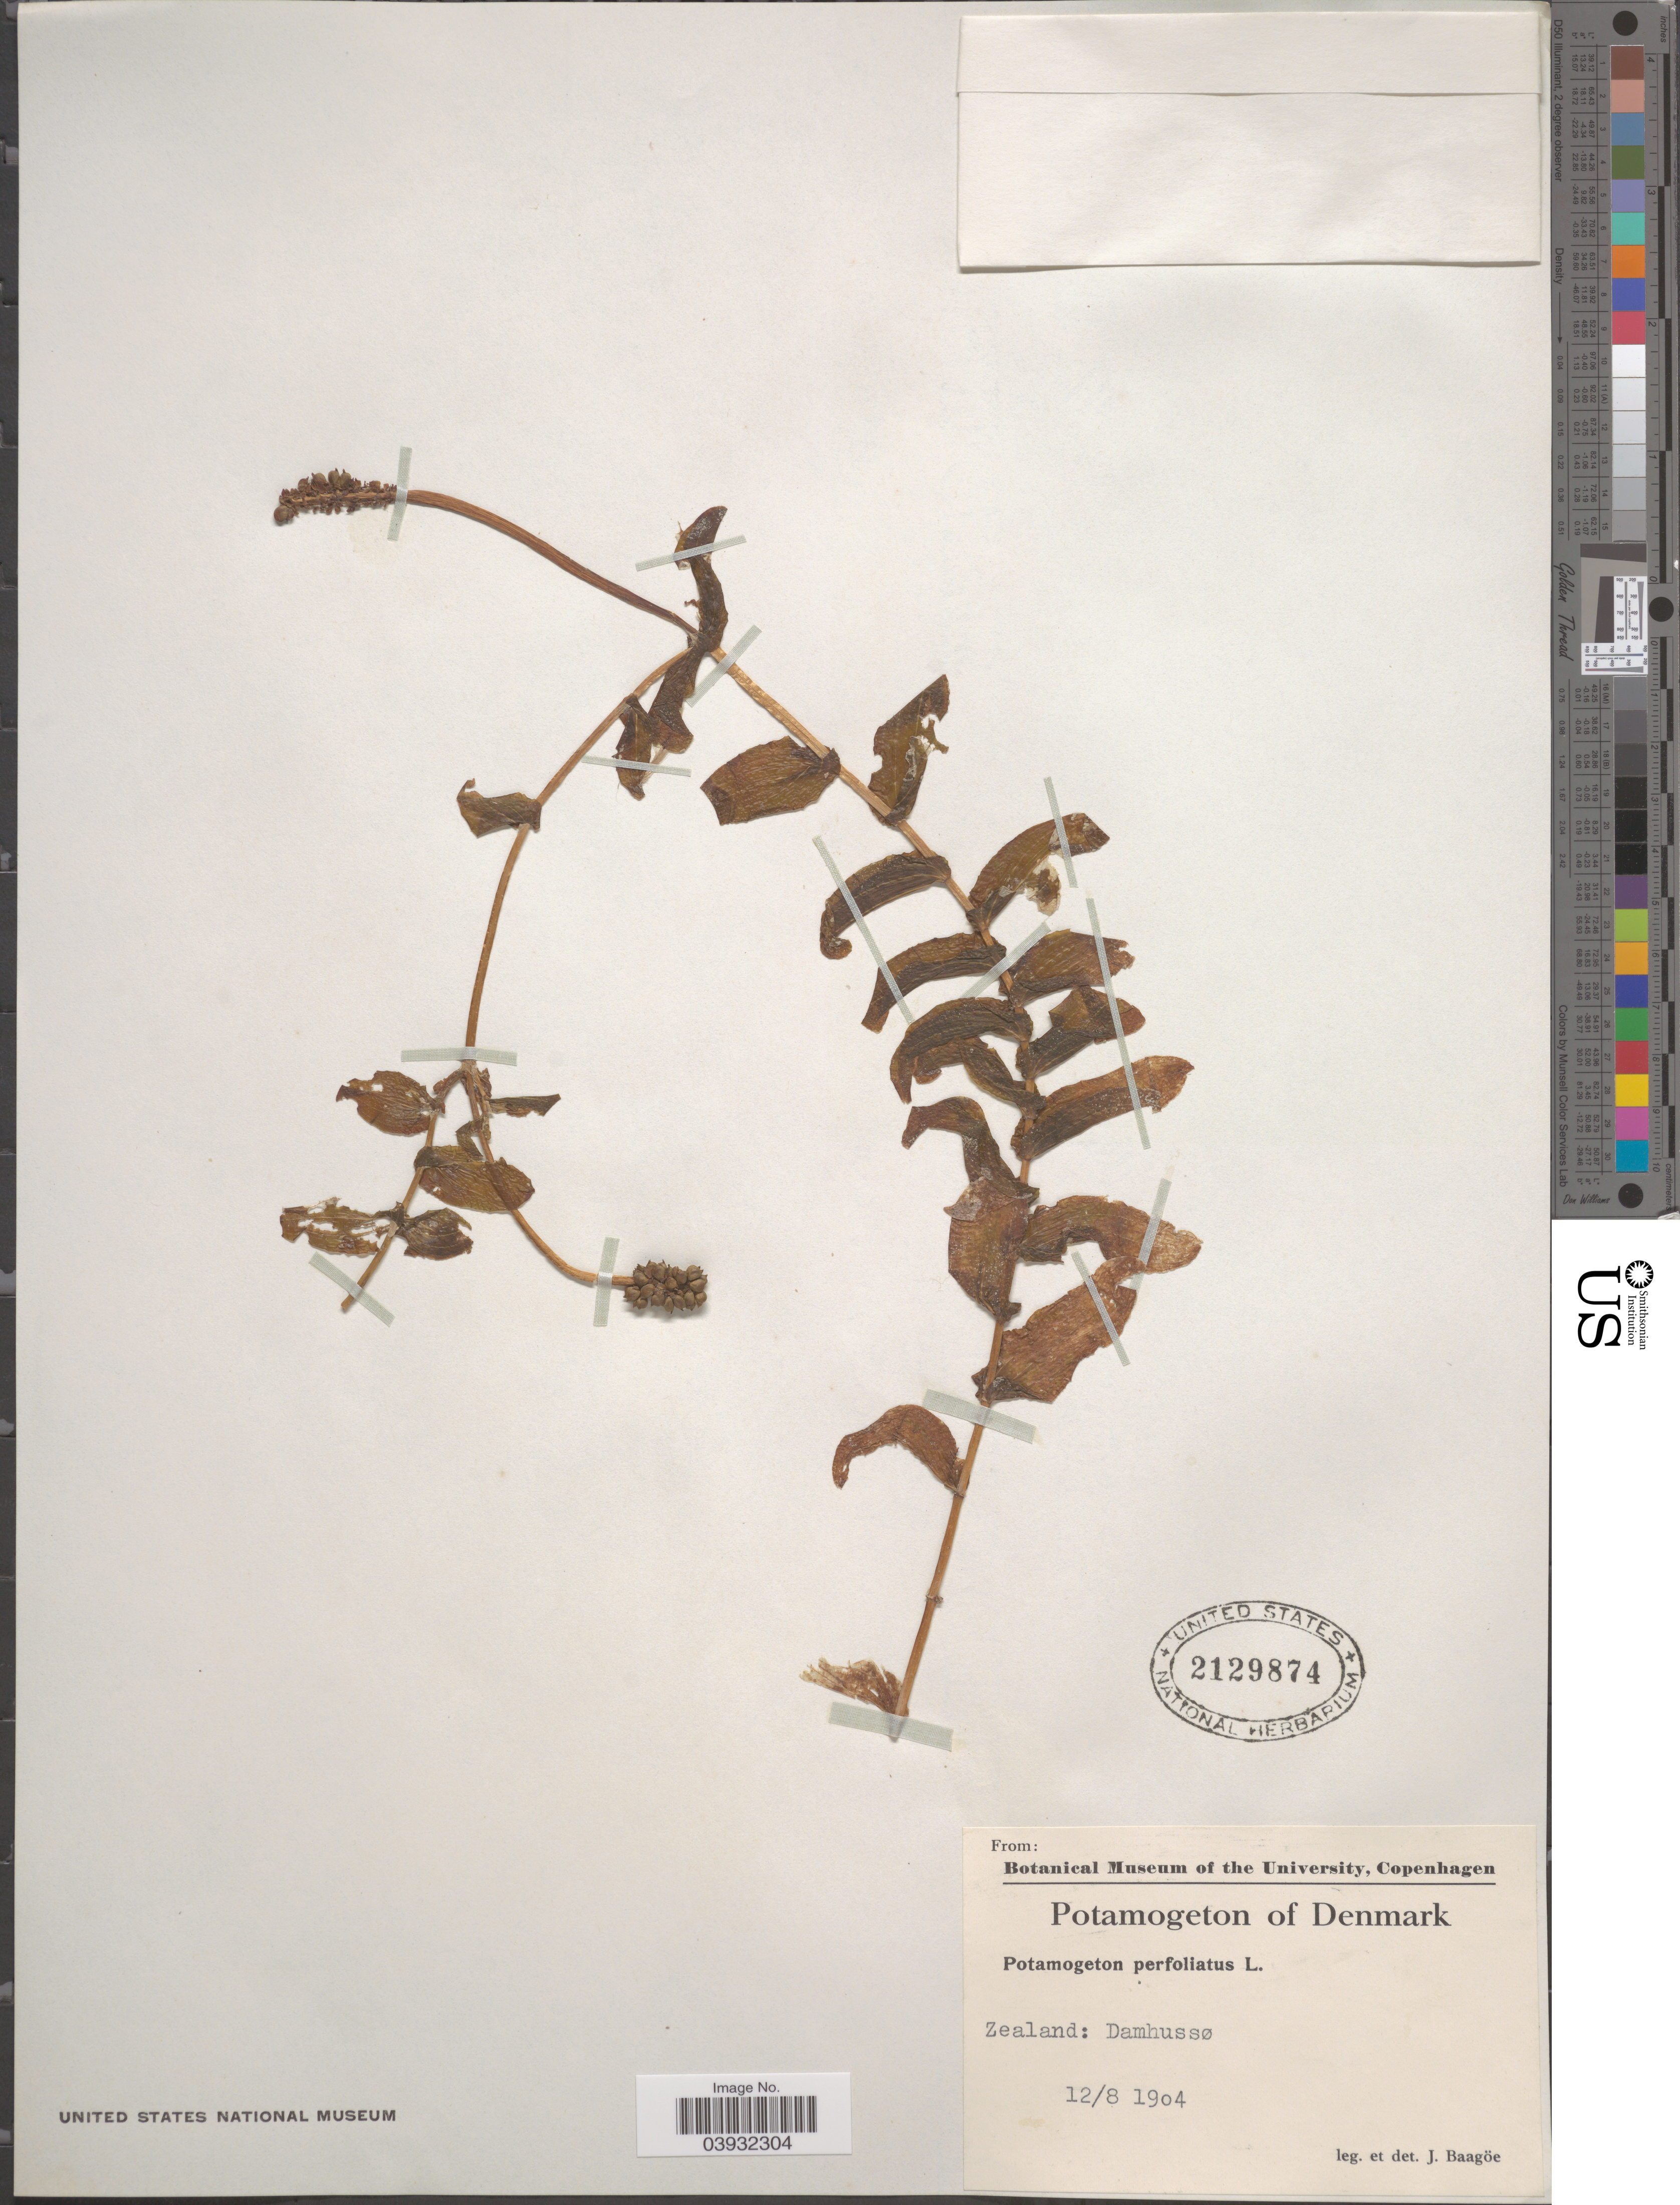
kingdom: Plantae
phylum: Tracheophyta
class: Liliopsida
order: Alismatales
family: Potamogetonaceae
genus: Potamogeton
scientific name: Potamogeton perfoliatus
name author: L.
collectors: J. Baagoe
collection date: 1904-08-12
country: Denmark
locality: Zealand: Damhussø.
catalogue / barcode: US 2129874